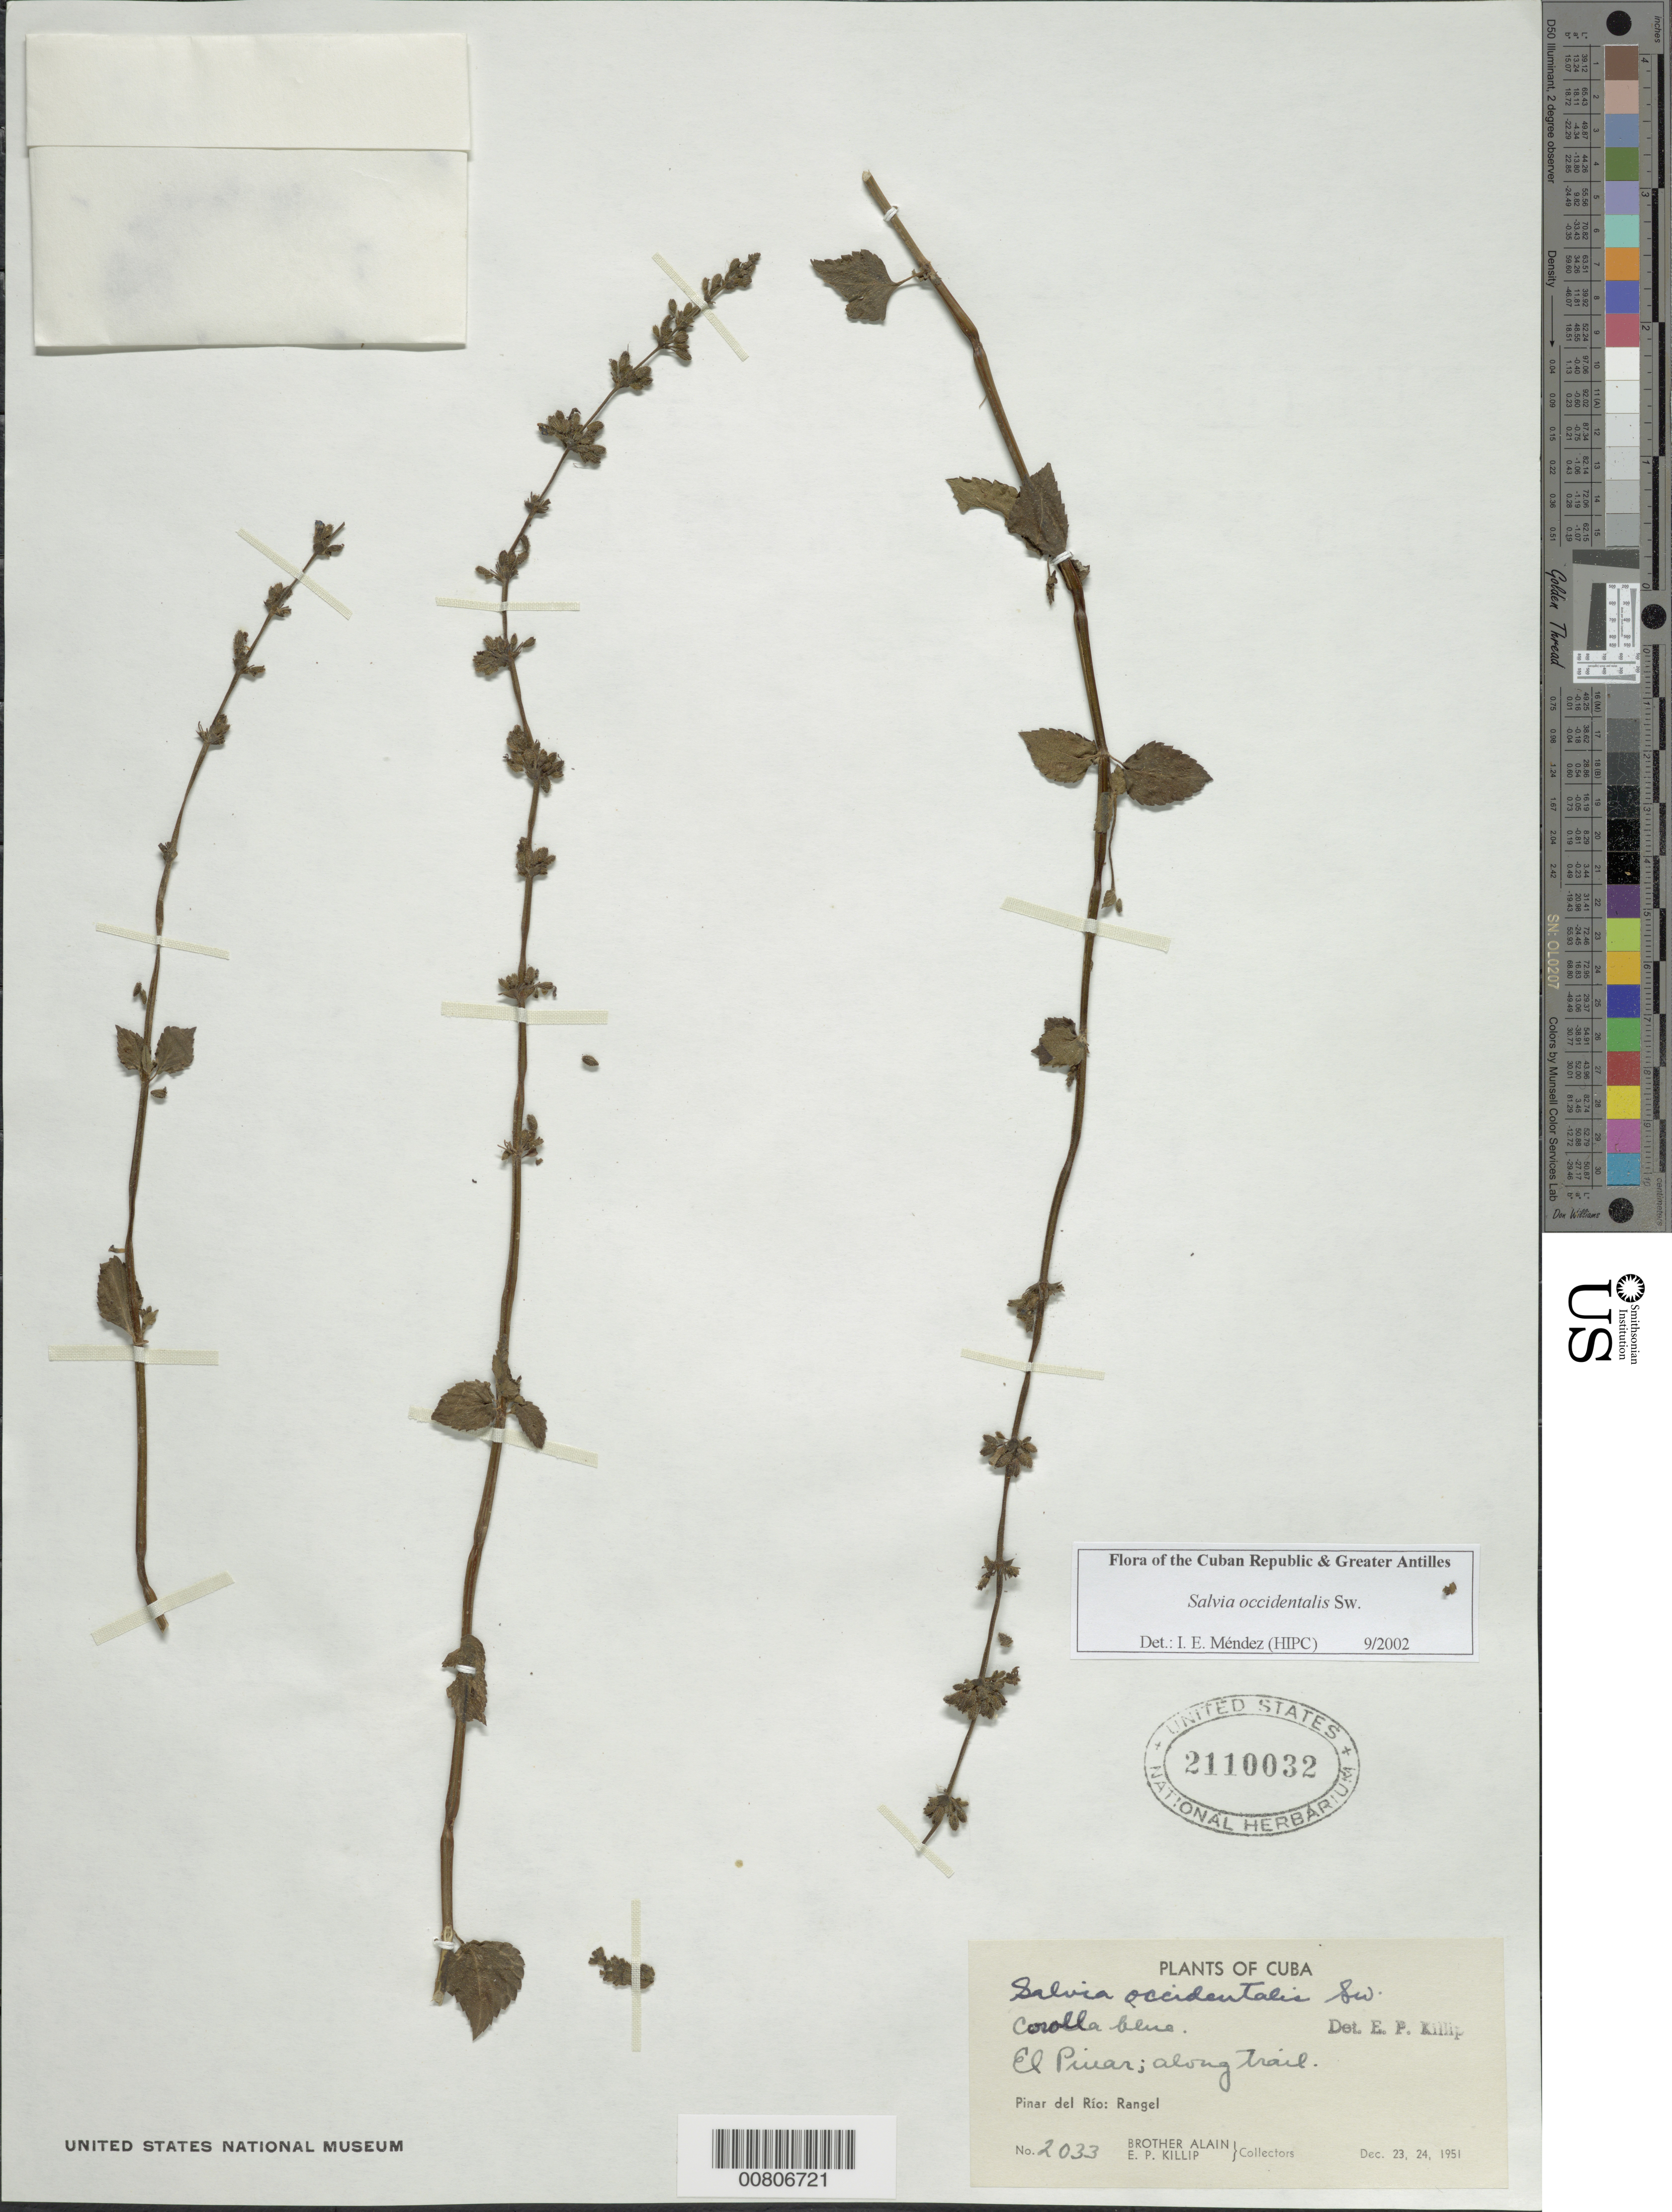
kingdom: Plantae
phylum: Tracheophyta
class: Magnoliopsida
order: Lamiales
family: Lamiaceae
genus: Salvia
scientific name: Salvia occidentalis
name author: Sw.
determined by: Méndez, Isidro E., (HIPC)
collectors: A. H. Liogier & E. P. Killip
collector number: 2033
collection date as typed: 23 Dec 1951 to 24 Dec 1951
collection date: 1951-12-23/1951-12-24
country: Cuba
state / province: Pinar del Rio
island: Cuba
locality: El Pinar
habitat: Along trail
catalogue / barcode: US 2110032